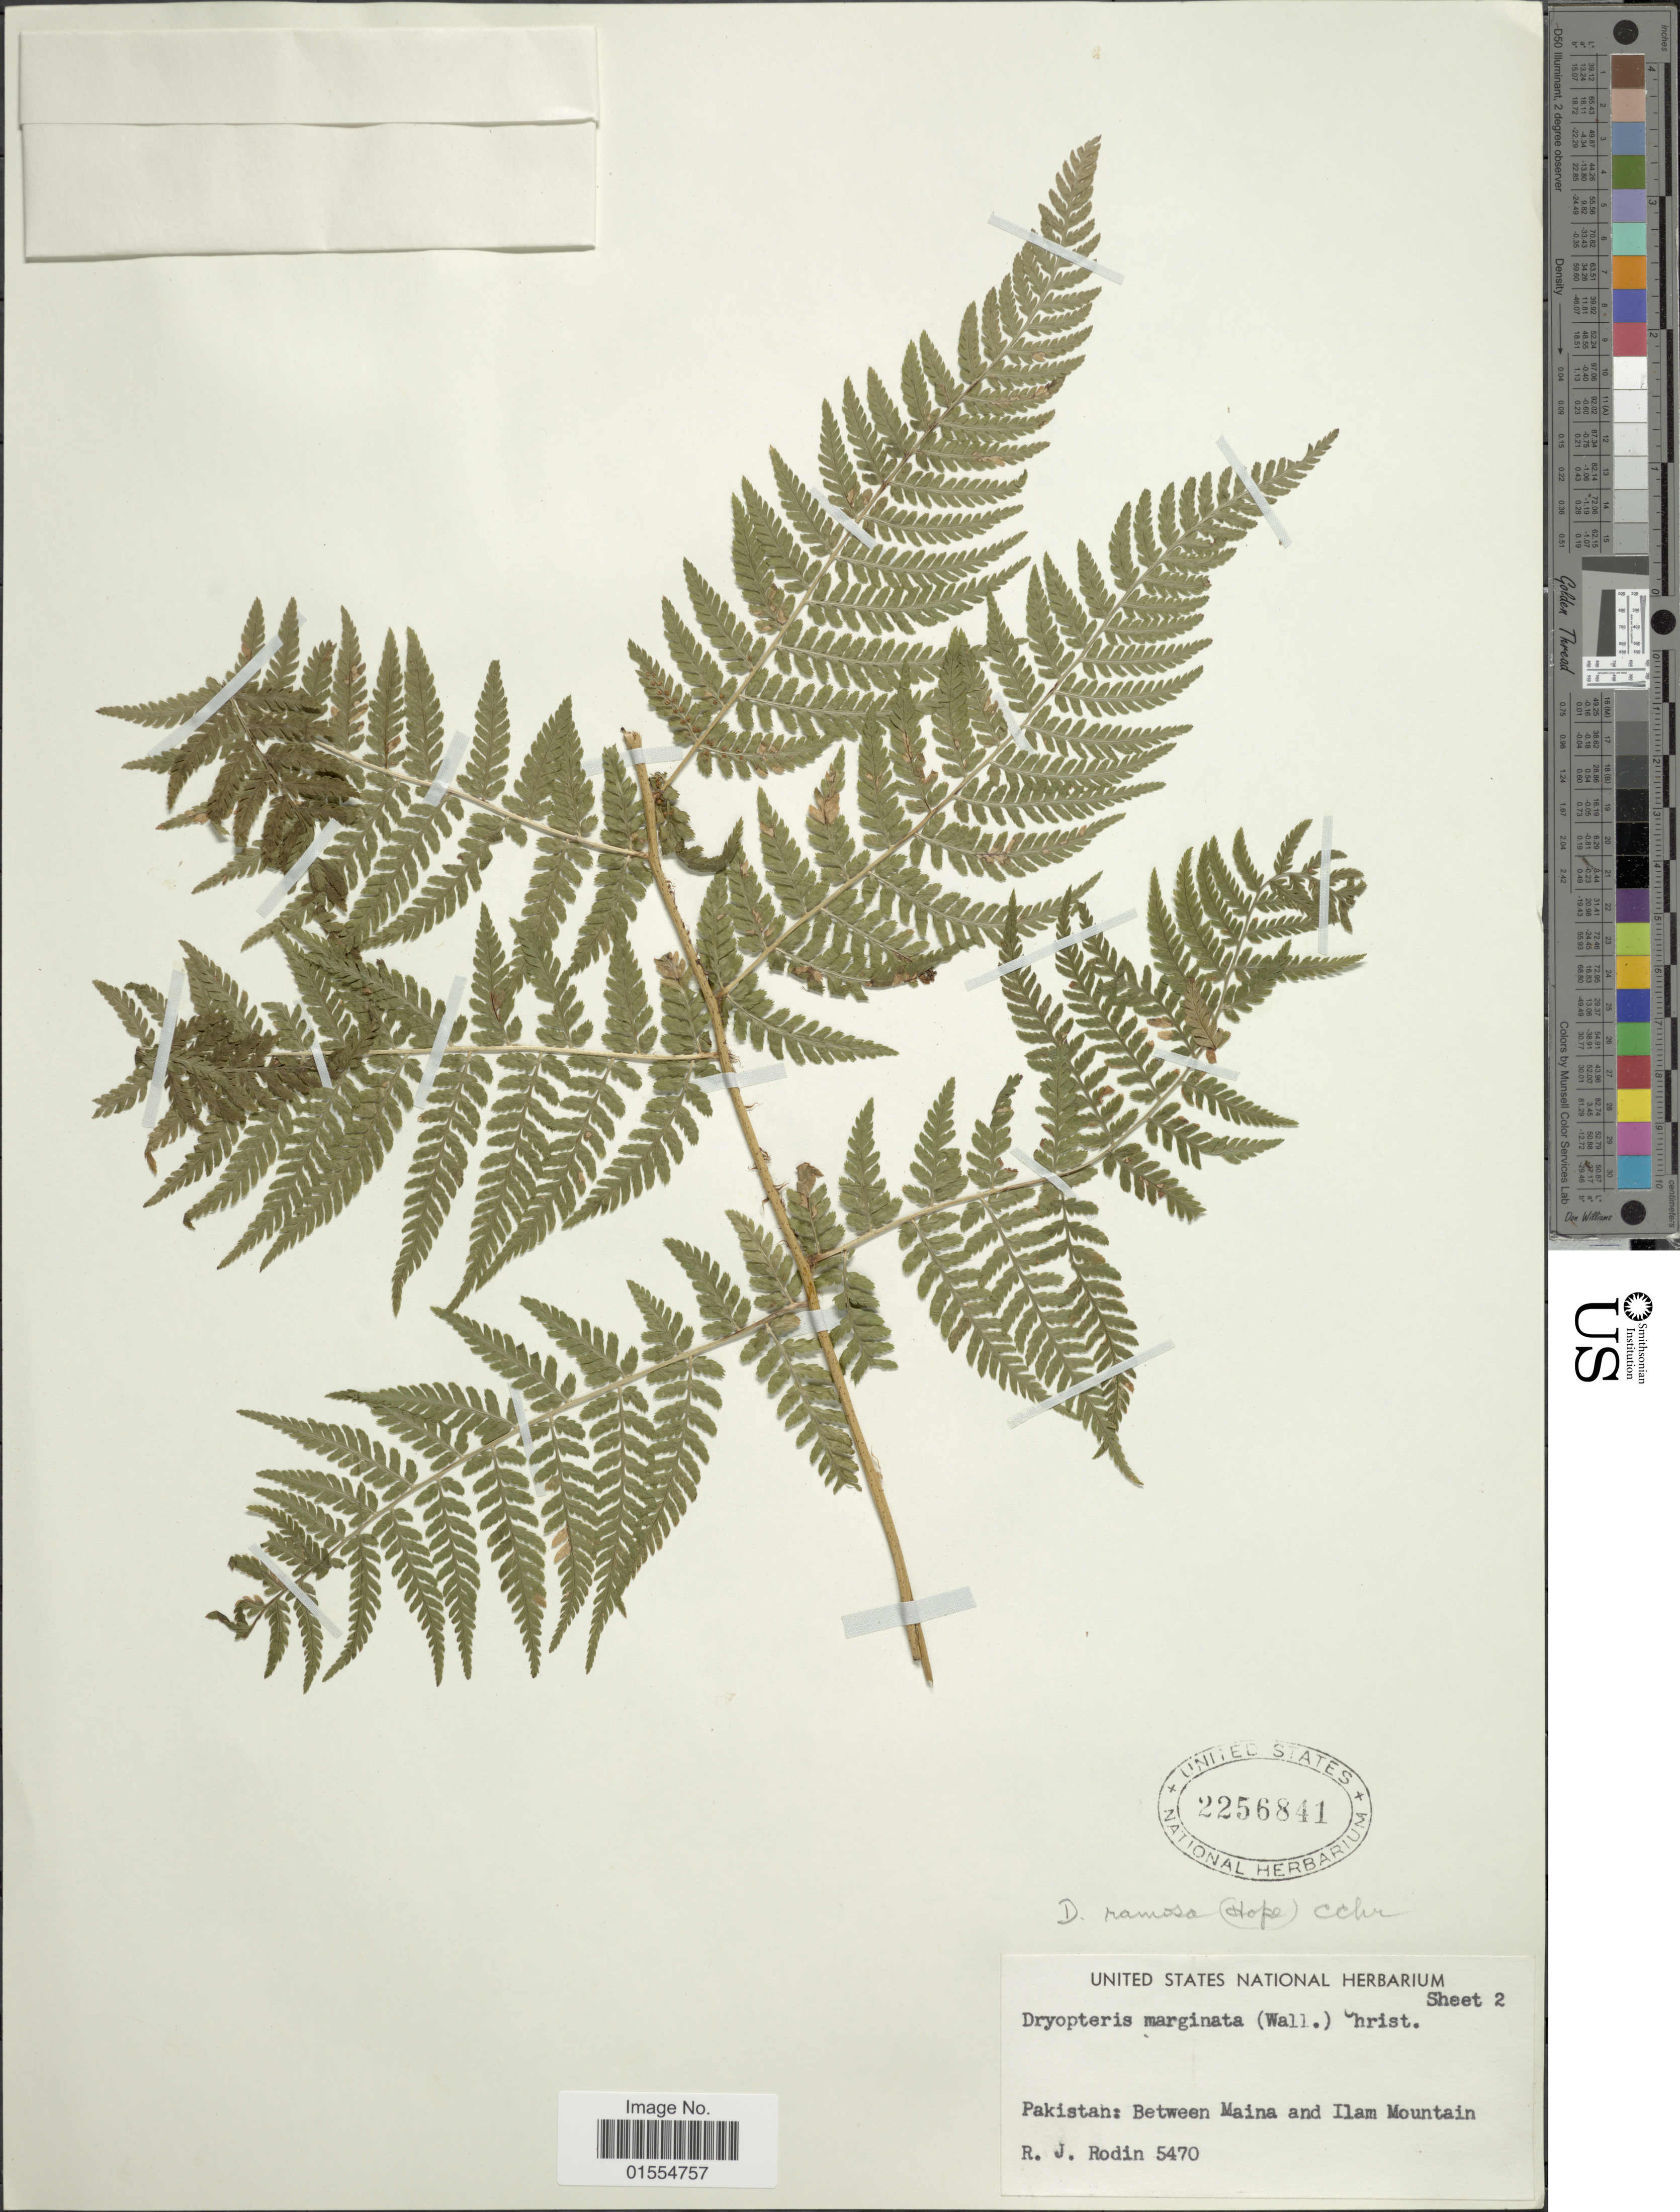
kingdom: Plantae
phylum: Tracheophyta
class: Polypodiopsida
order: Polypodiales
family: Dryopteridaceae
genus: Dryopteris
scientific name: Dryopteris ramosa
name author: (C. Hope) C. Chr.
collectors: R. Bodin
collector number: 5470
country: Pakistan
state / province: Khyber Pakhtunkhwa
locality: Pakistan: between Maina and Illam Mountain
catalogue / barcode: US 2256841